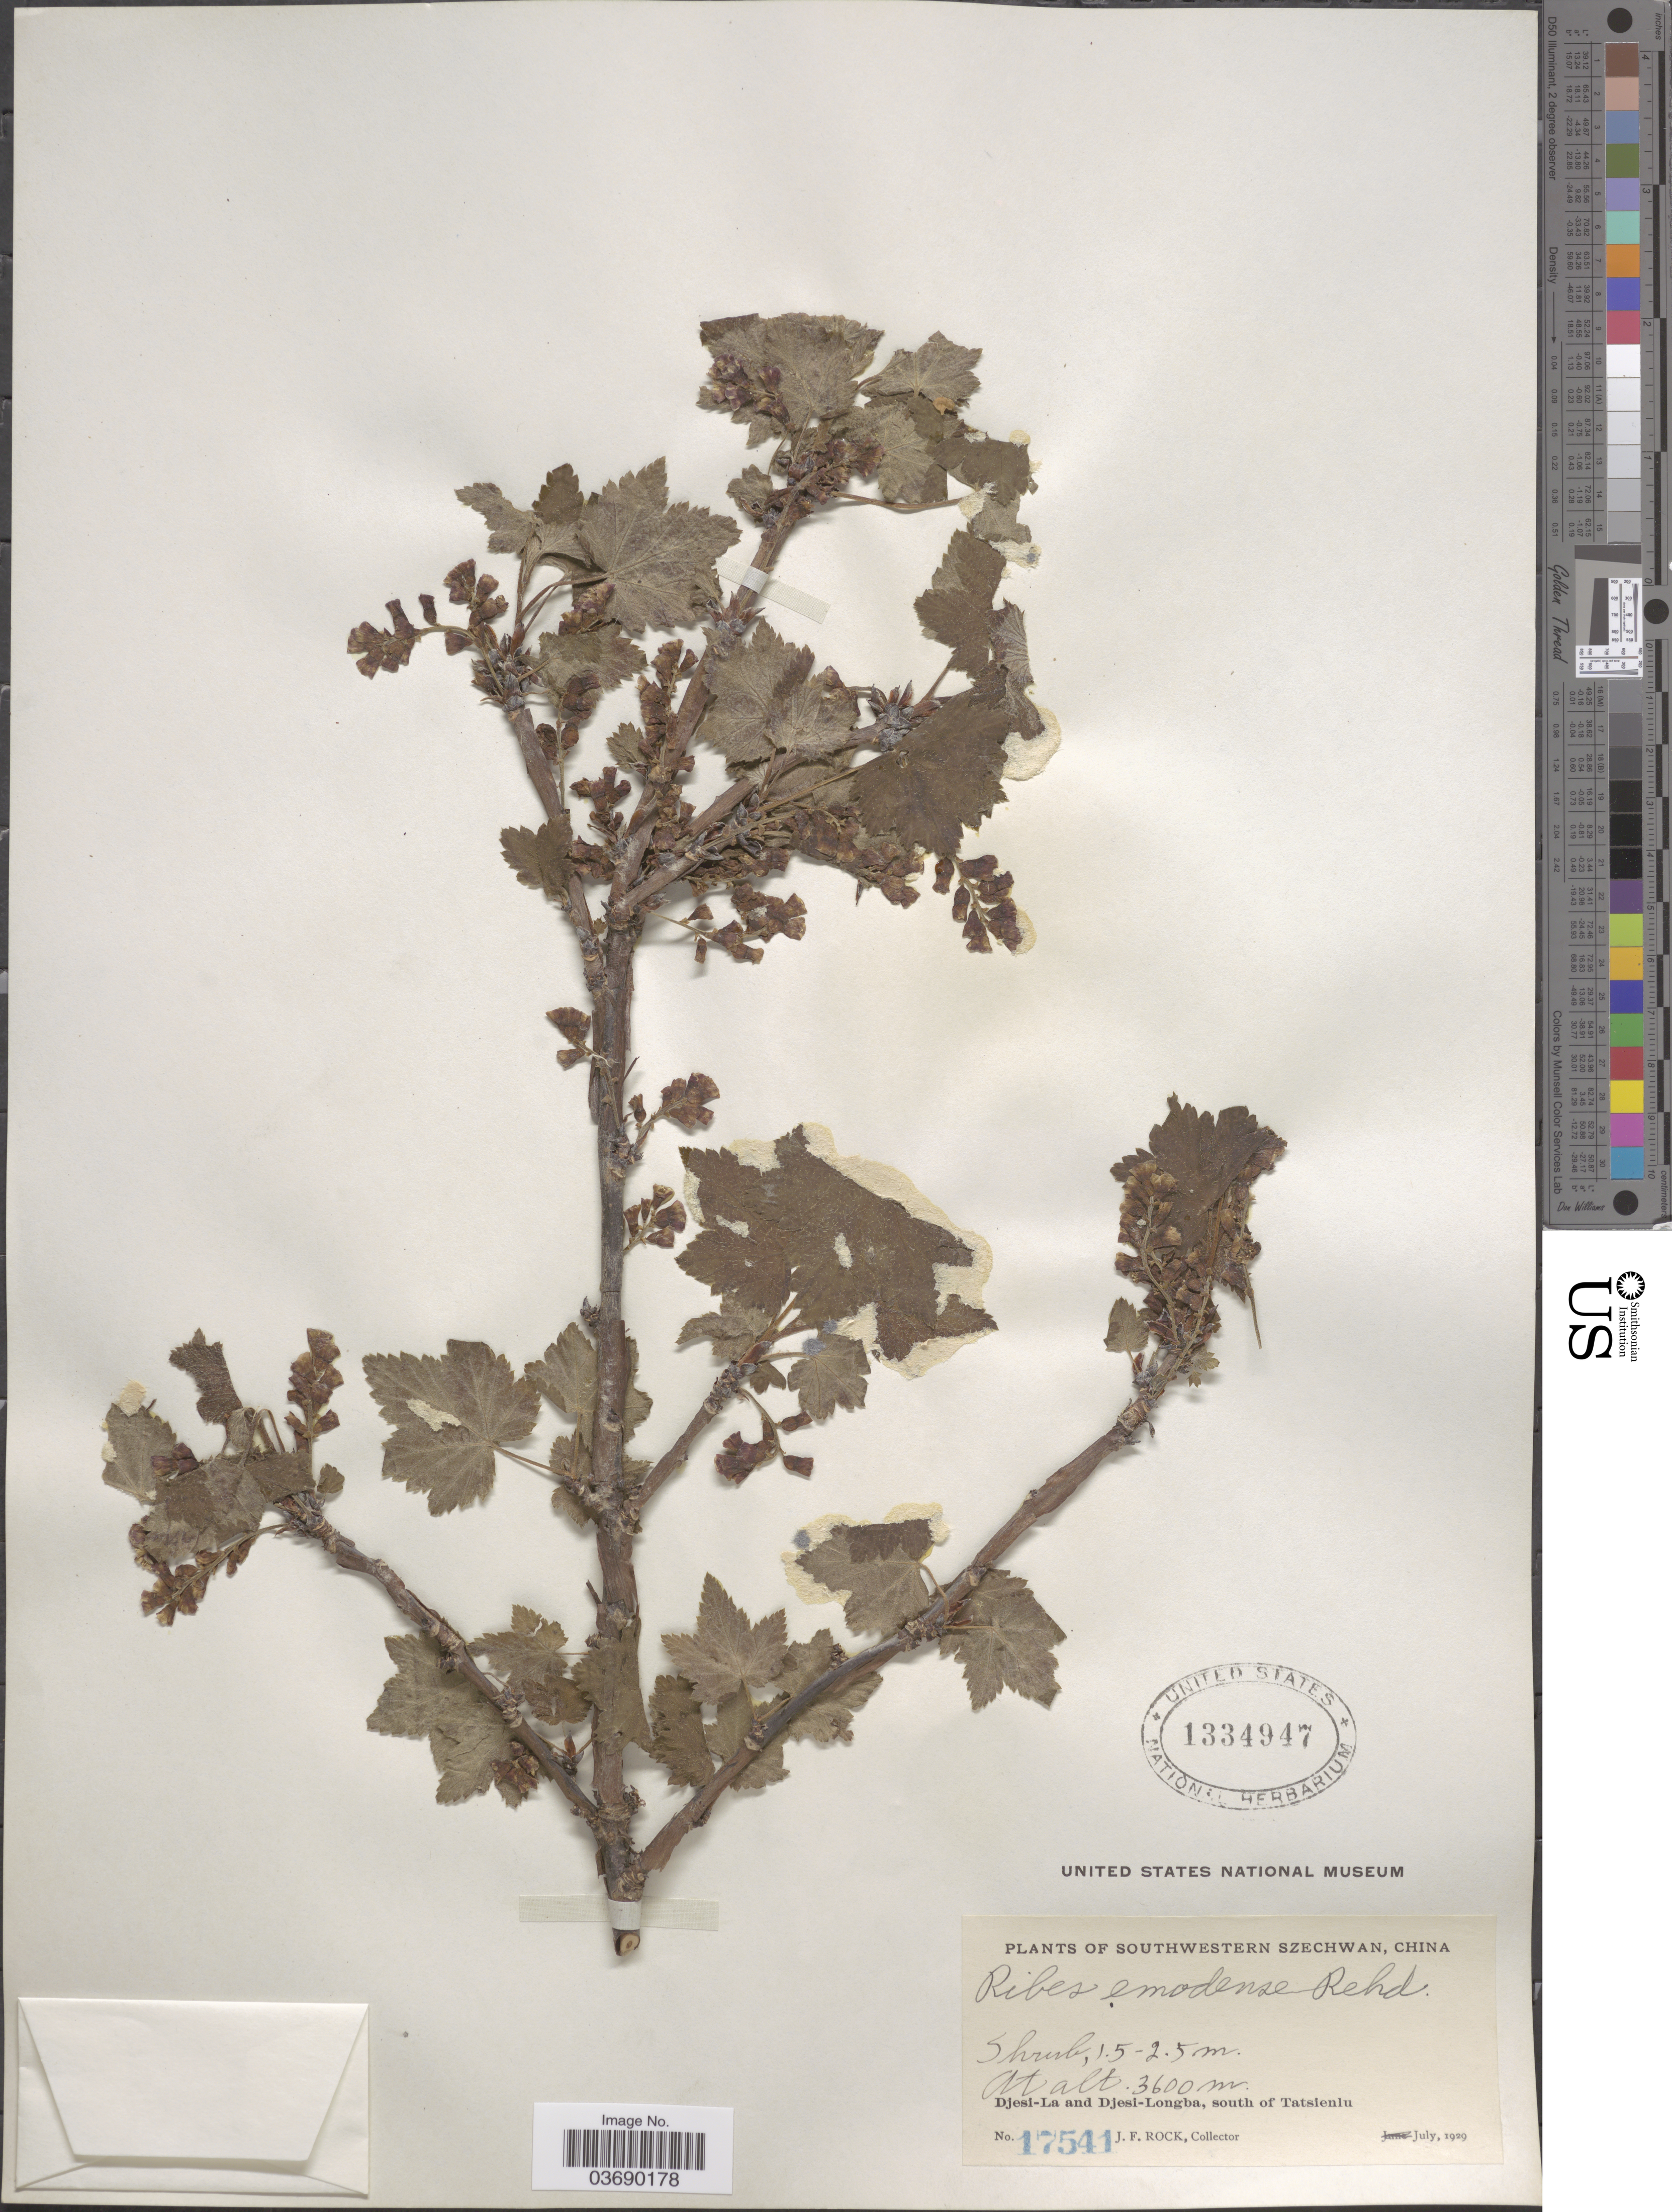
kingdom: Plantae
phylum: Tracheophyta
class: Magnoliopsida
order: Saxifragales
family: Grossulariaceae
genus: Ribes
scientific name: Ribes emodense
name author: Rehder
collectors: J. Rock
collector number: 17541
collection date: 1929-07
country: China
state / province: Sichuan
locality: Southwestern Szechwan. Djesi-La and Djesi-Longba, south of Tatsienlu.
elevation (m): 3600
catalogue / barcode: US 1334947